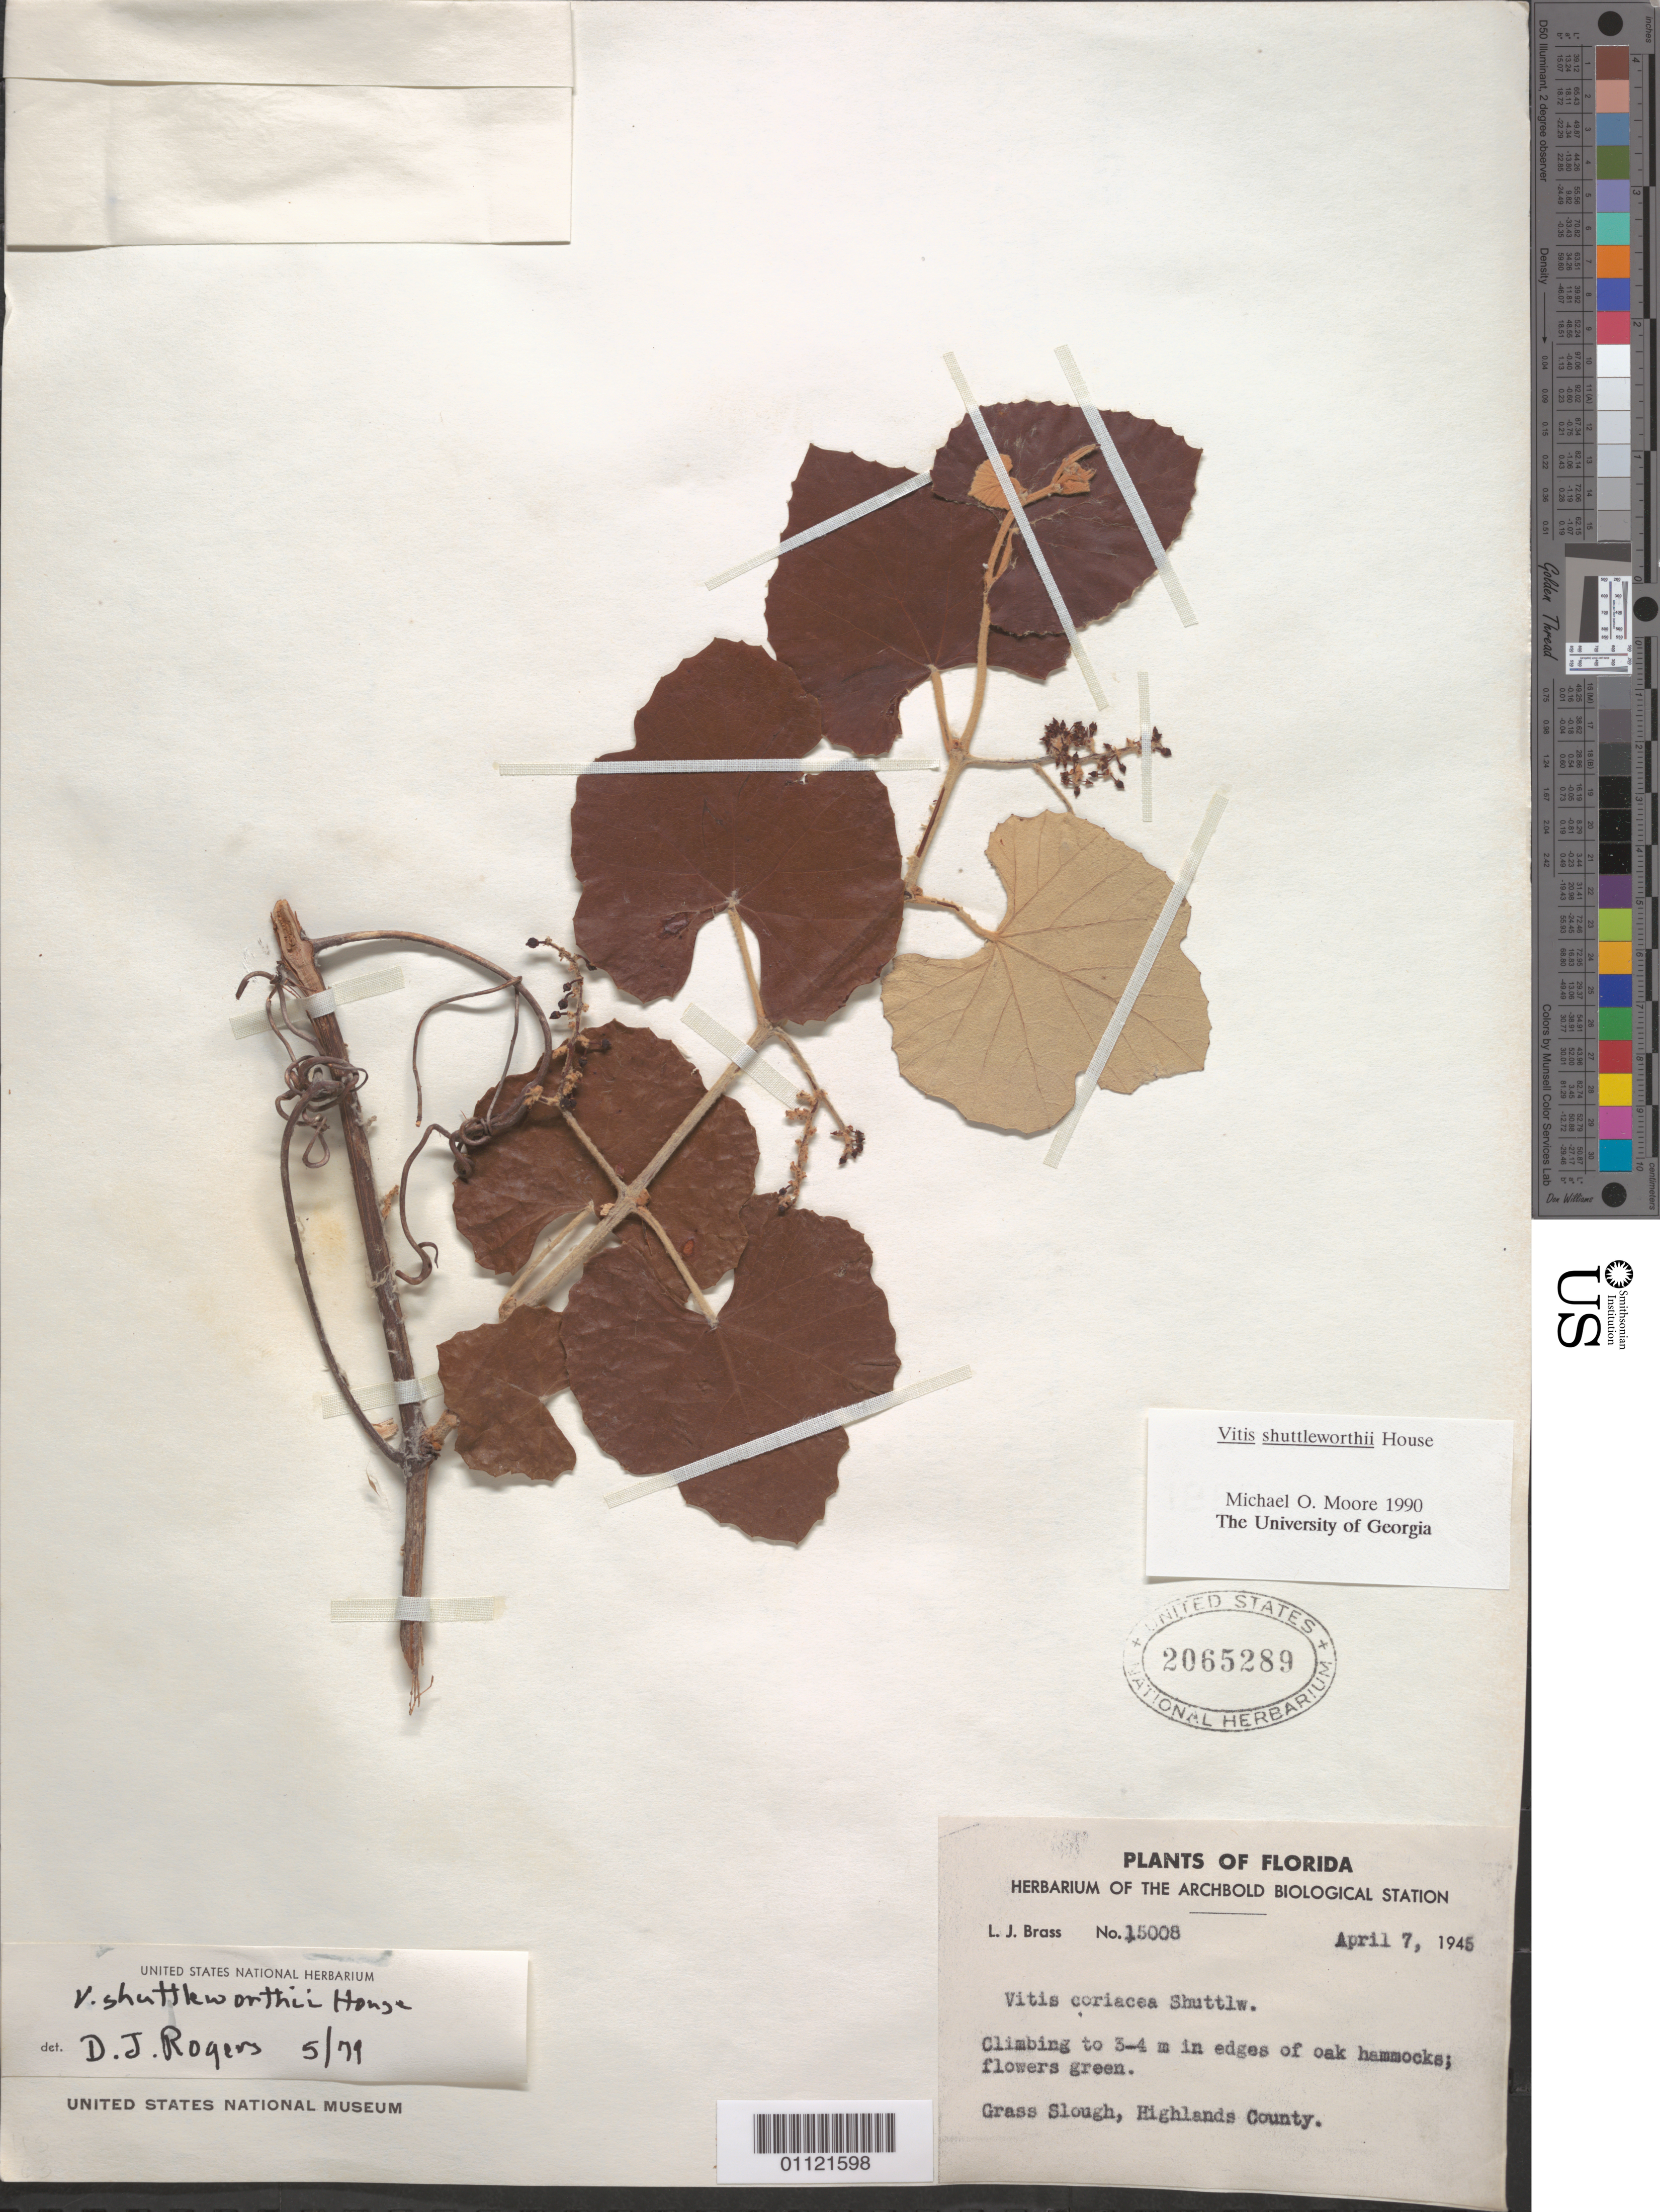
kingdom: Plantae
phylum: Tracheophyta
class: Magnoliopsida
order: Vitales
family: Vitaceae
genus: Vitis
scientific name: Vitis shuttleworthii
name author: House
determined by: Rogers, D. J.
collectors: L. J. Brass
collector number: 15008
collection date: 1945-04-07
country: United States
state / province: Florida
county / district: Highlands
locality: Grass Slough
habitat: edges of oak hammocks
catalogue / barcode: US 2065289